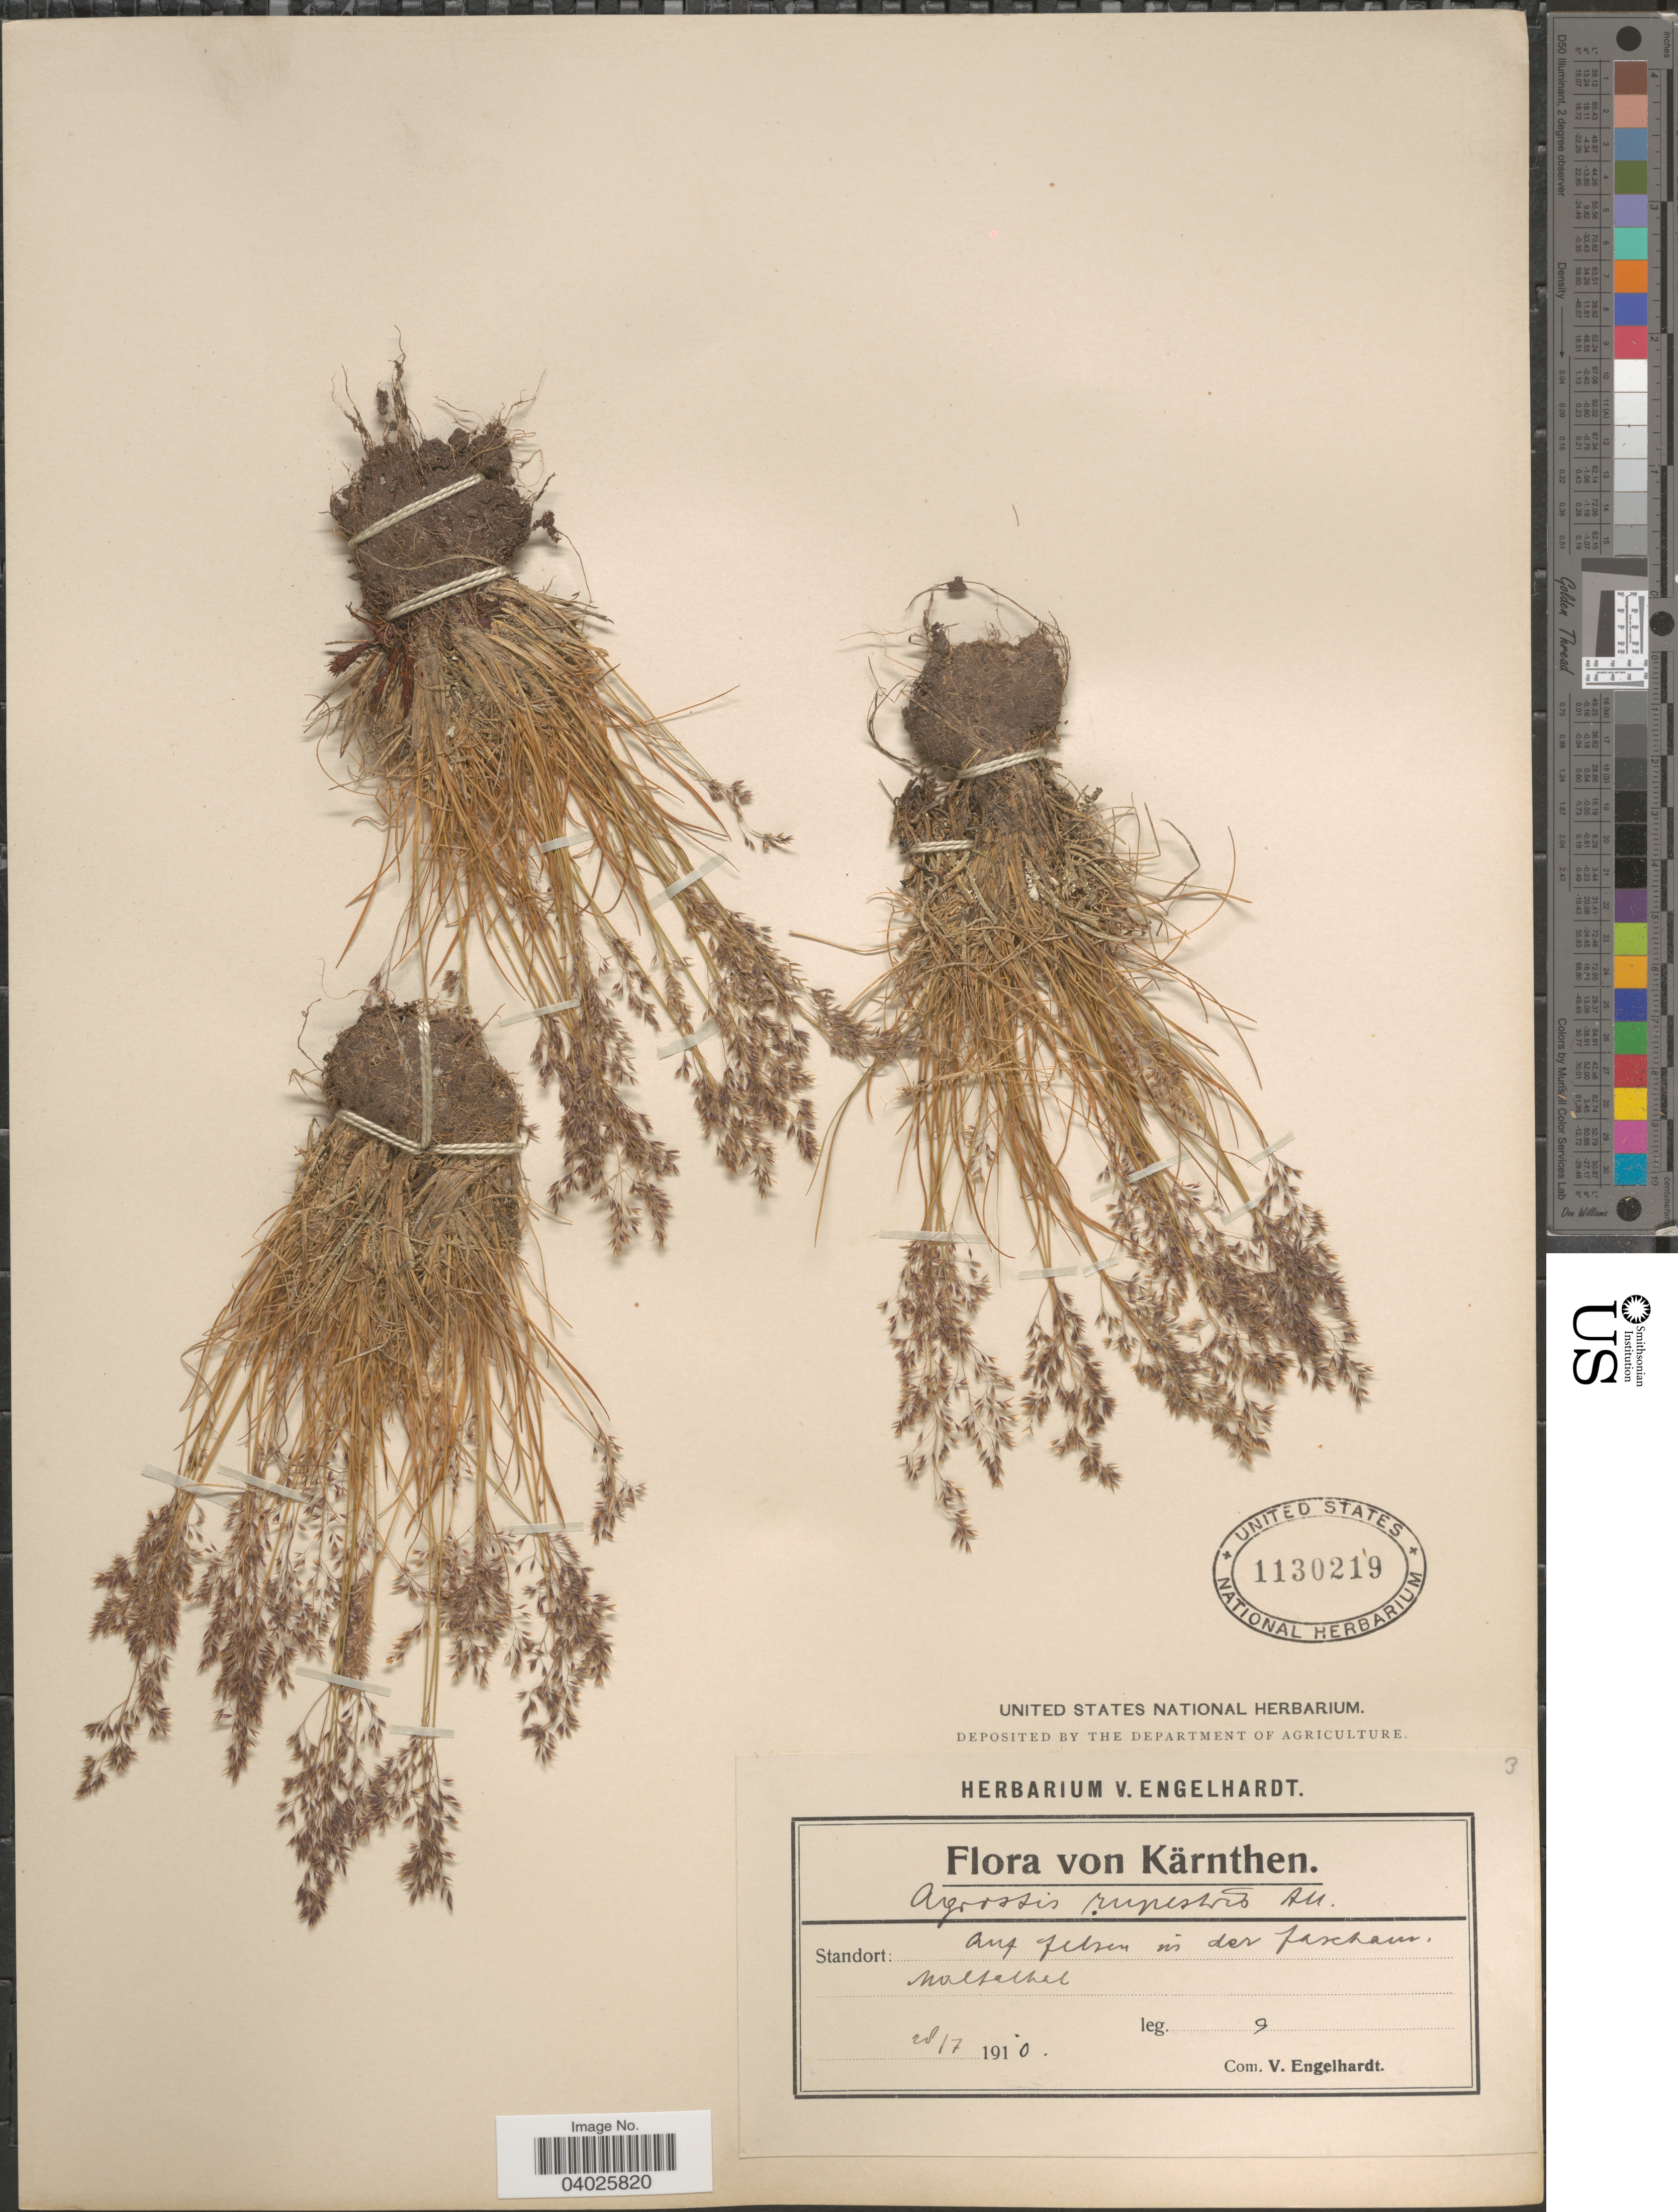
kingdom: Plantae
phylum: Tracheophyta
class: Liliopsida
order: Poales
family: Poaceae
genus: Agrostis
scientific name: Agrostis rupestris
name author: All.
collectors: V. Engelhardt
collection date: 1910-07-28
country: Austria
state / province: Karnten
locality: Kärnthen.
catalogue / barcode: US 1130219